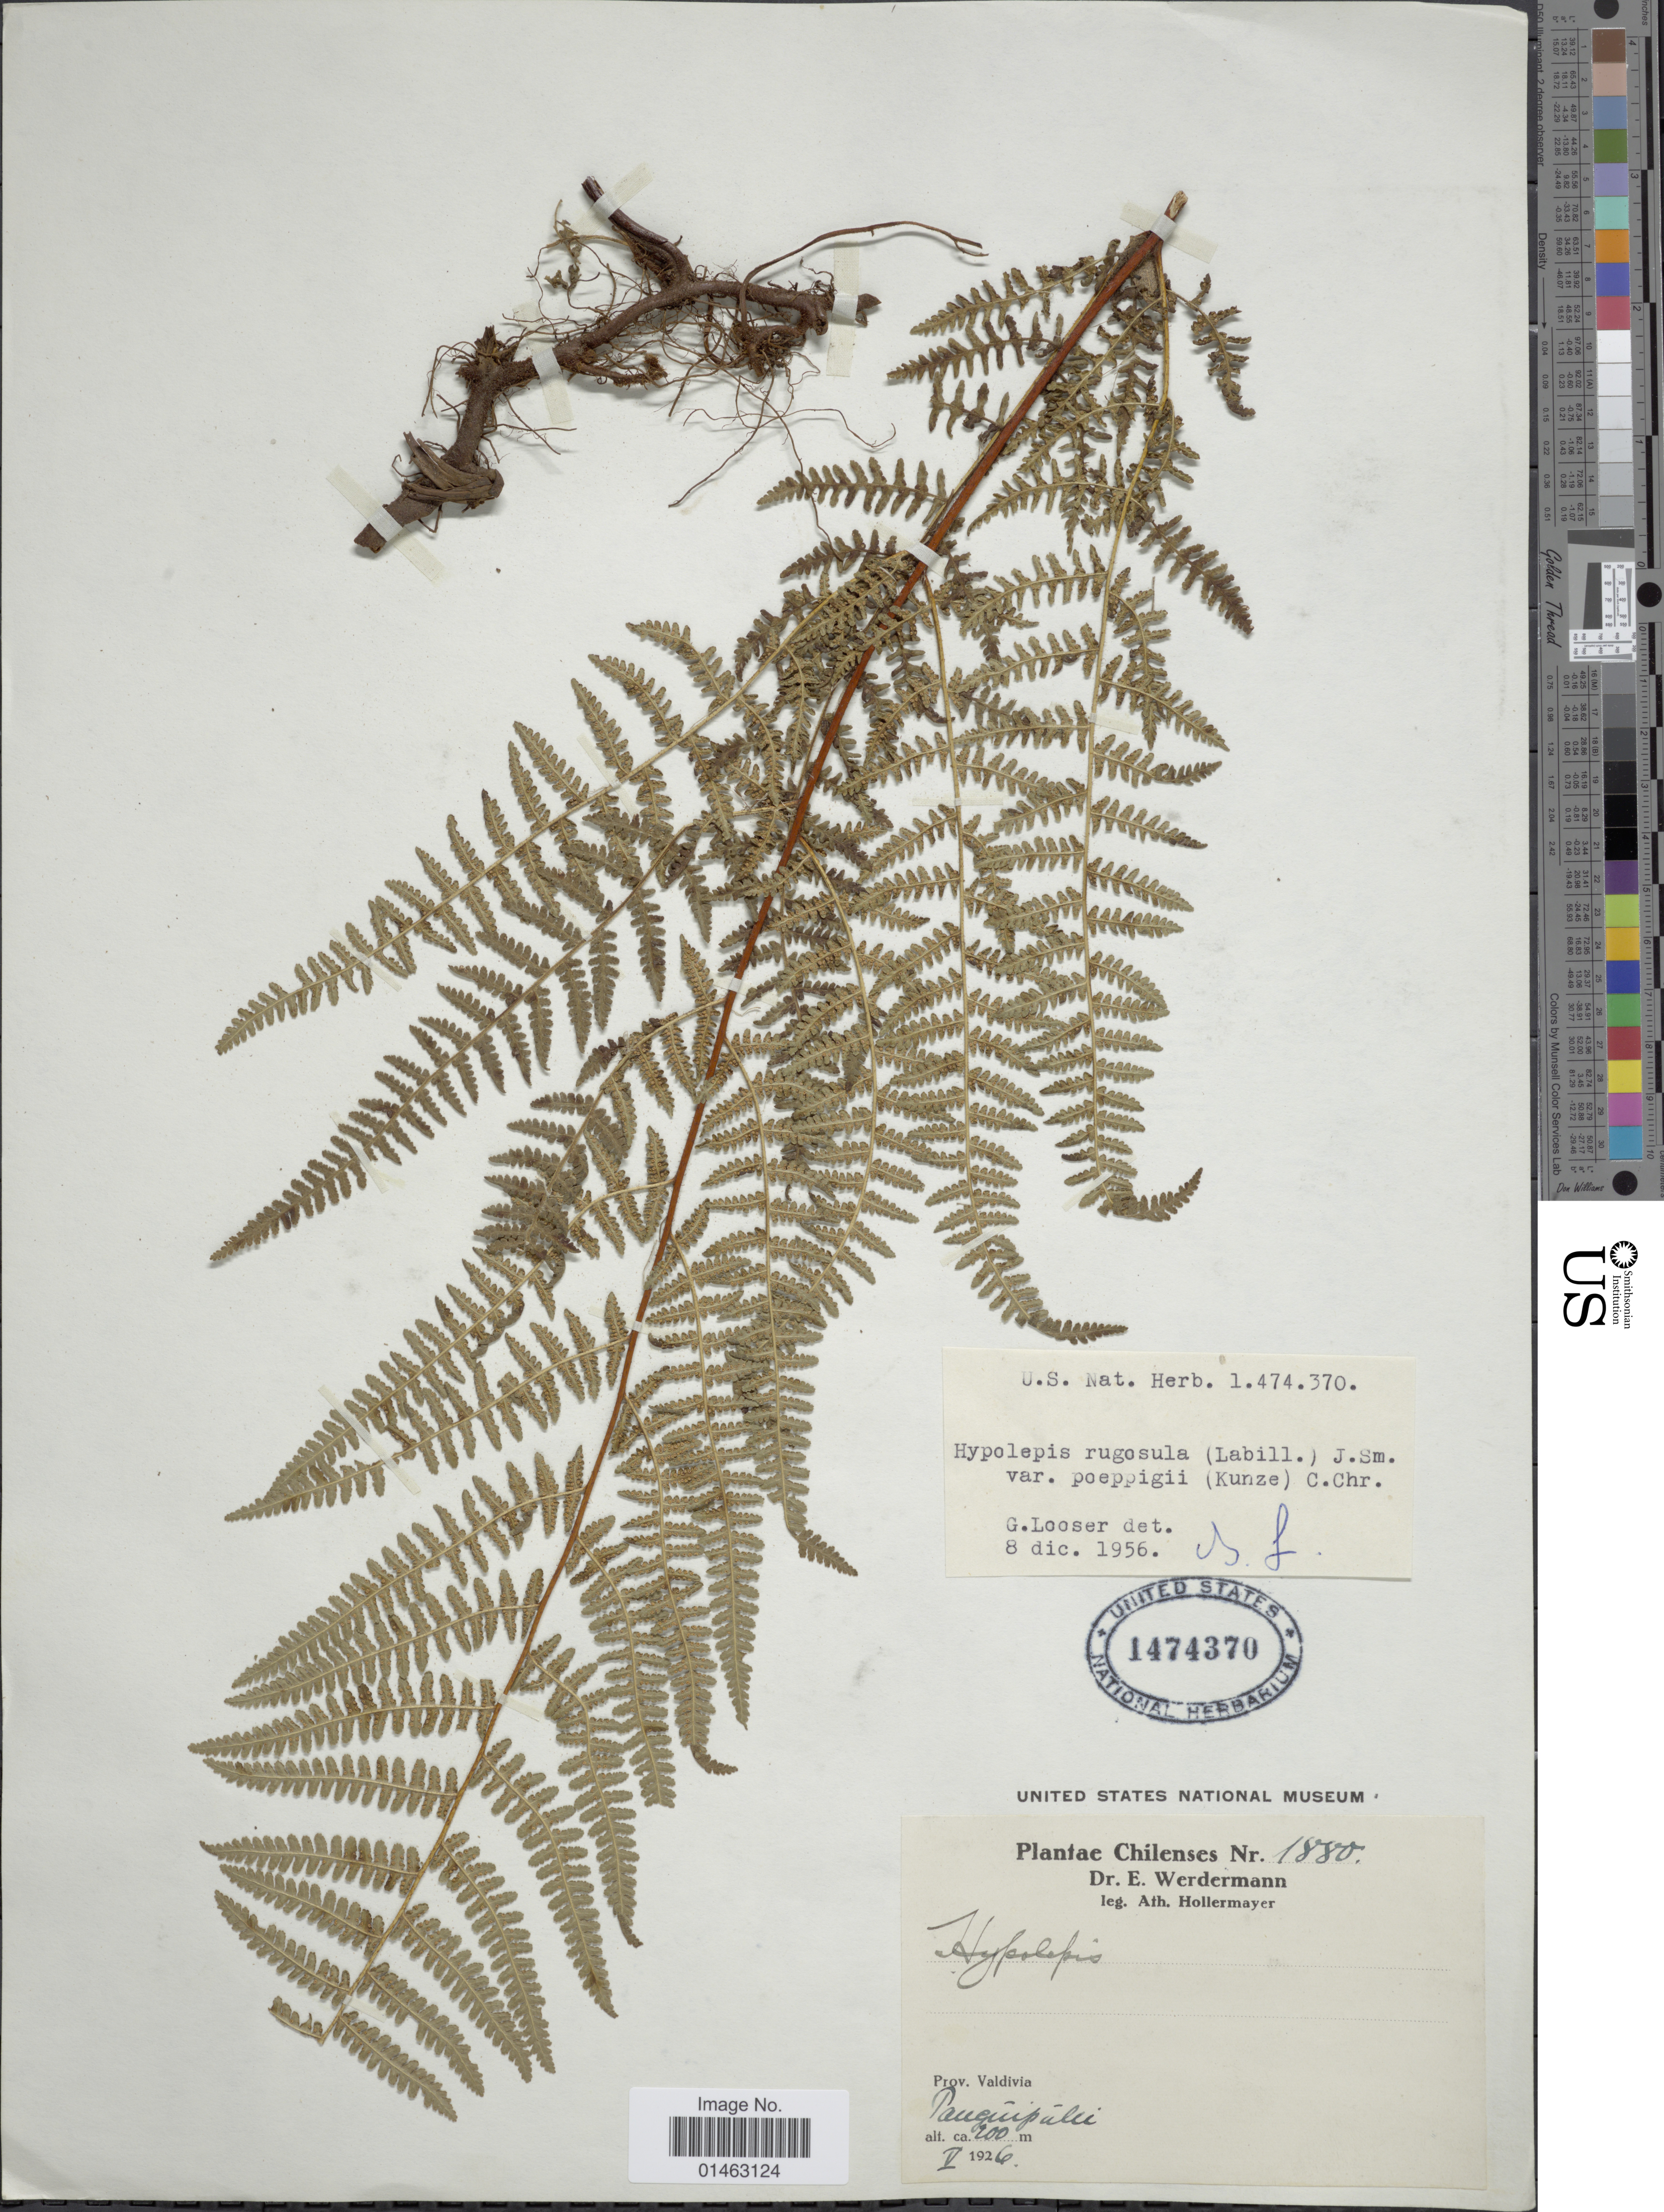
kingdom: Plantae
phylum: Tracheophyta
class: Polypodiopsida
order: Polypodiales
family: Dennstaedtiaceae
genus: Hypolepis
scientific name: Hypolepis rugosula var. poeppigii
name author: C. Chr. ex Skottsb.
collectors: A. Hollermayer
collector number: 1880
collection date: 1926-05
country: Chile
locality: Prov. Valdivia, Panguipulli.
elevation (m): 200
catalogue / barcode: US 1474370